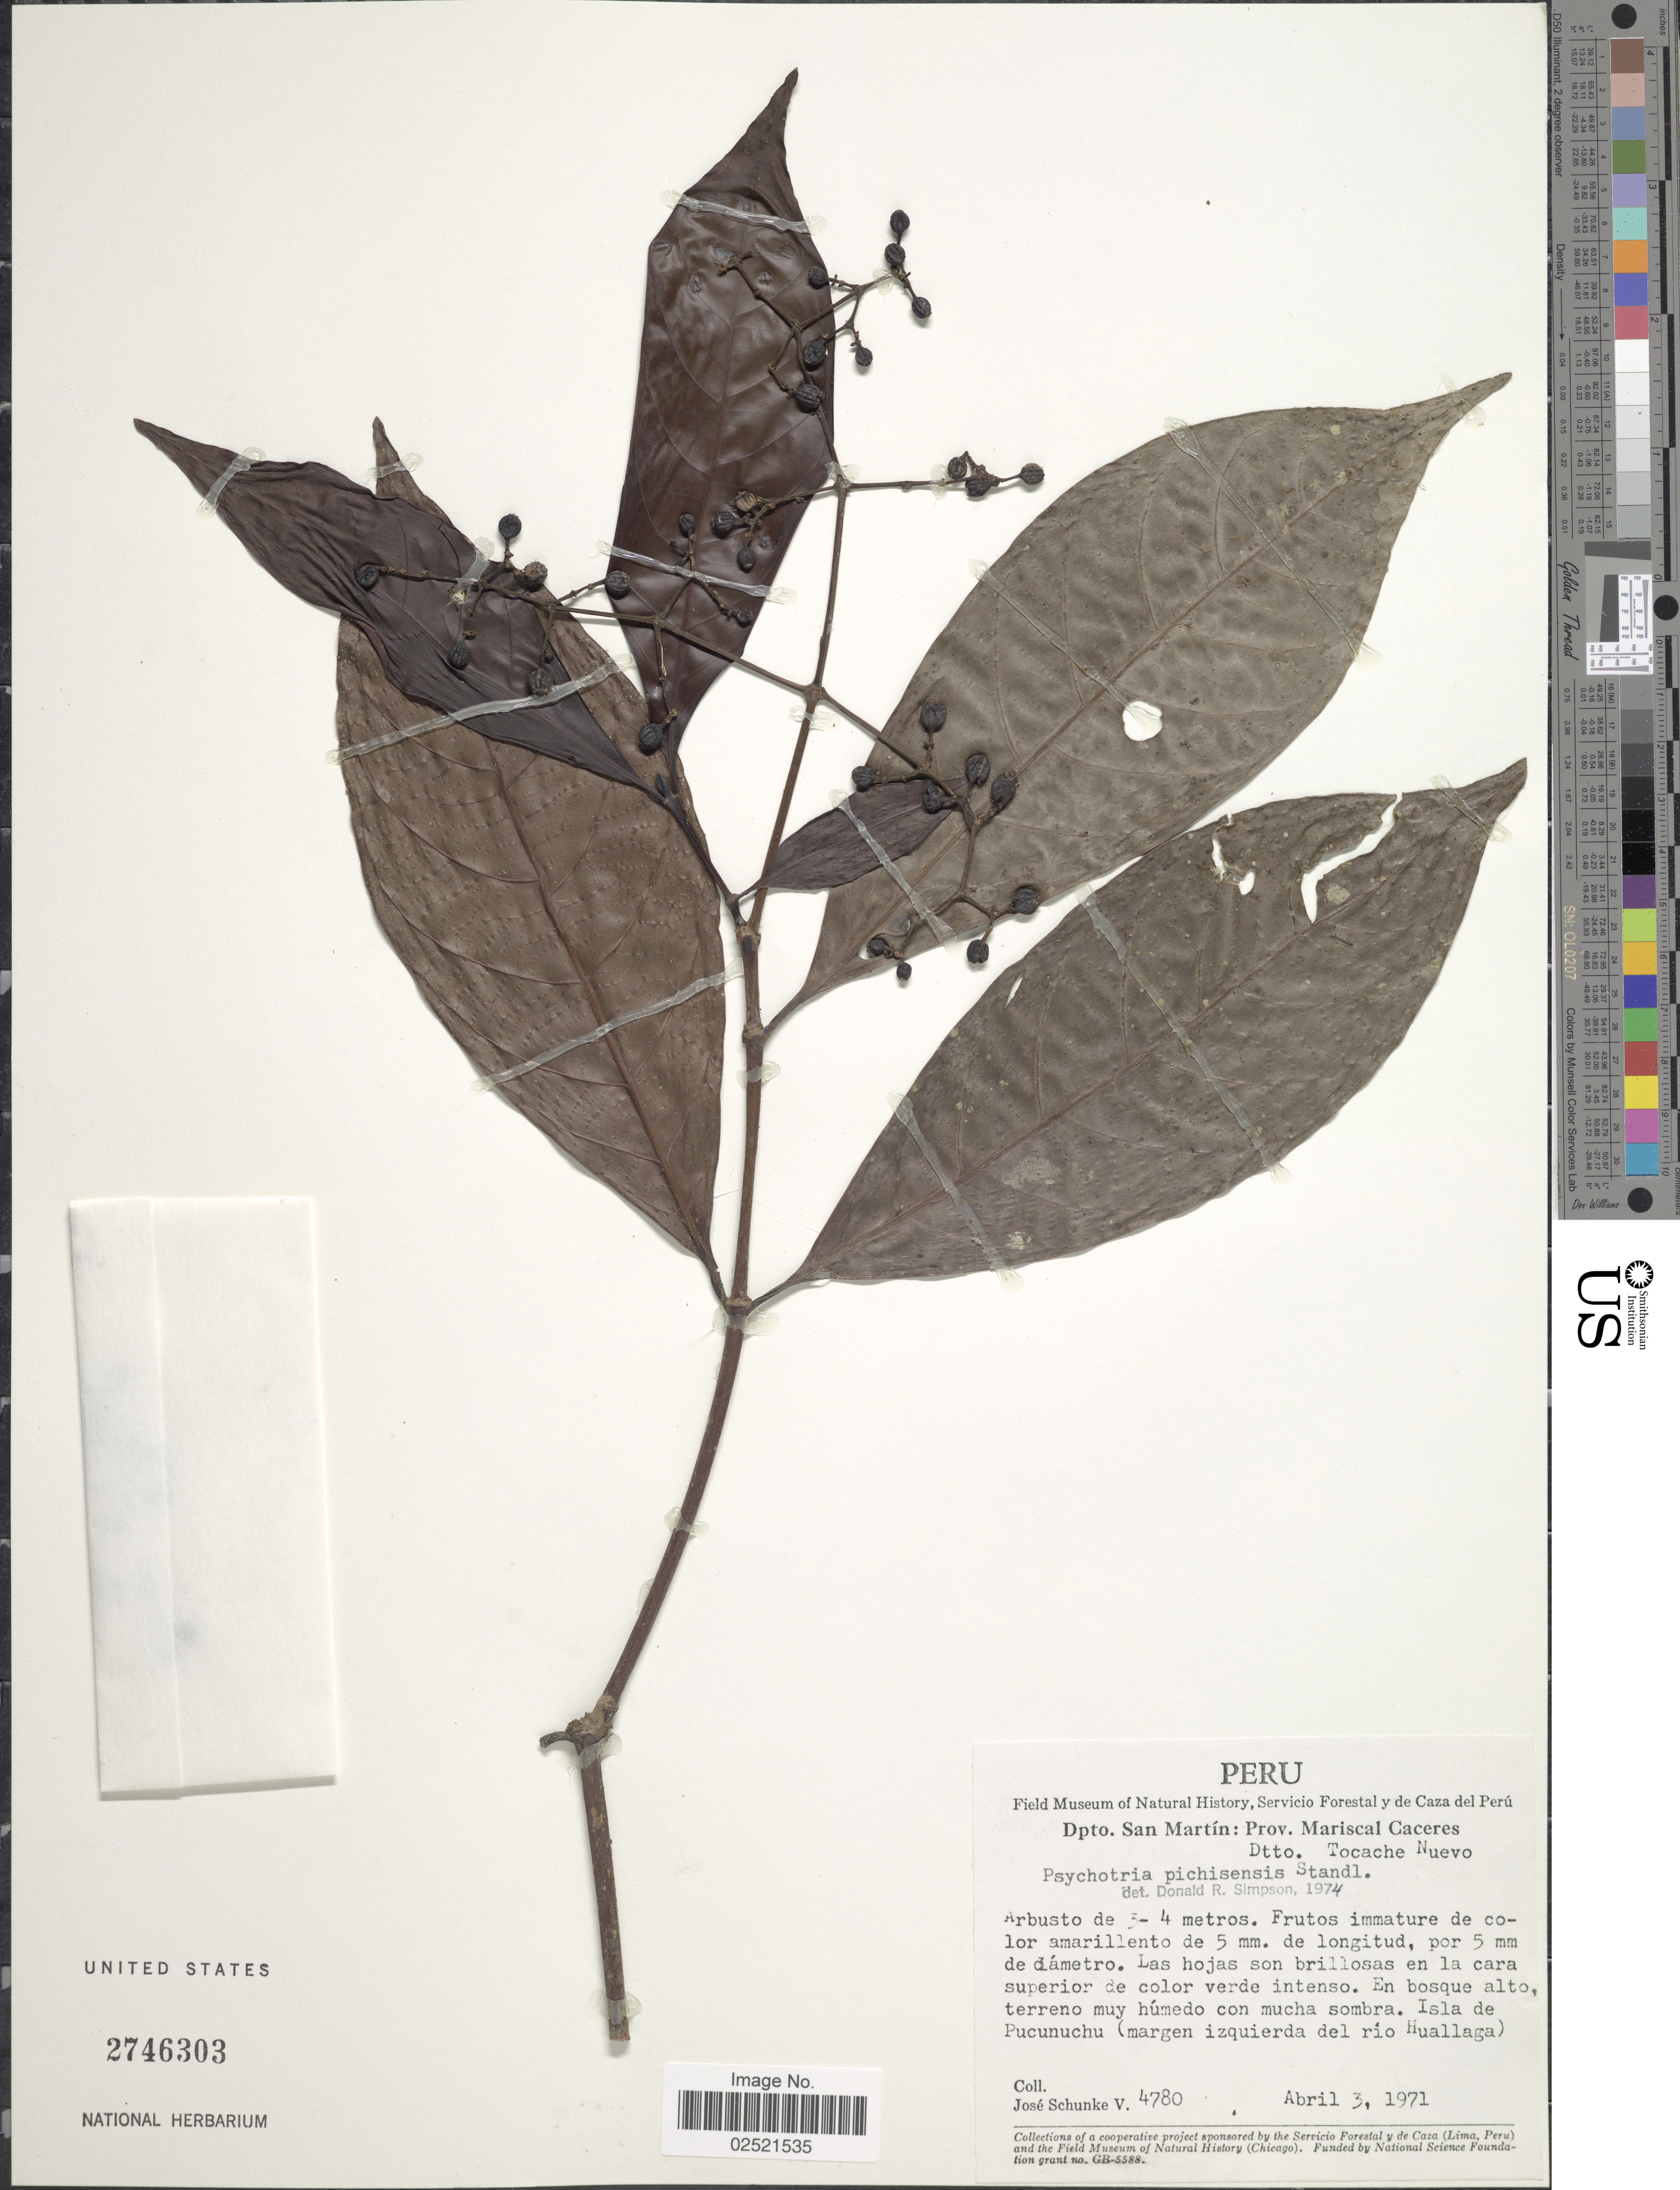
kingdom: Plantae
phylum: Tracheophyta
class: Magnoliopsida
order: Gentianales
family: Rubiaceae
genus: Psychotria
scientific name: Psychotria pichisensis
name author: Standl.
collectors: J. Schunke Vigo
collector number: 4780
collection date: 1971-04-03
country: Peru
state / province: San Martín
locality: Prov. Mariscal Caceres, Dtto. Tocache Nuevo, en bosque alto, terreno muy humedo con mucha sombra, Isla de Pucunuchu (margen izquierda del rio Huallaga).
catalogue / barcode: US 2746303